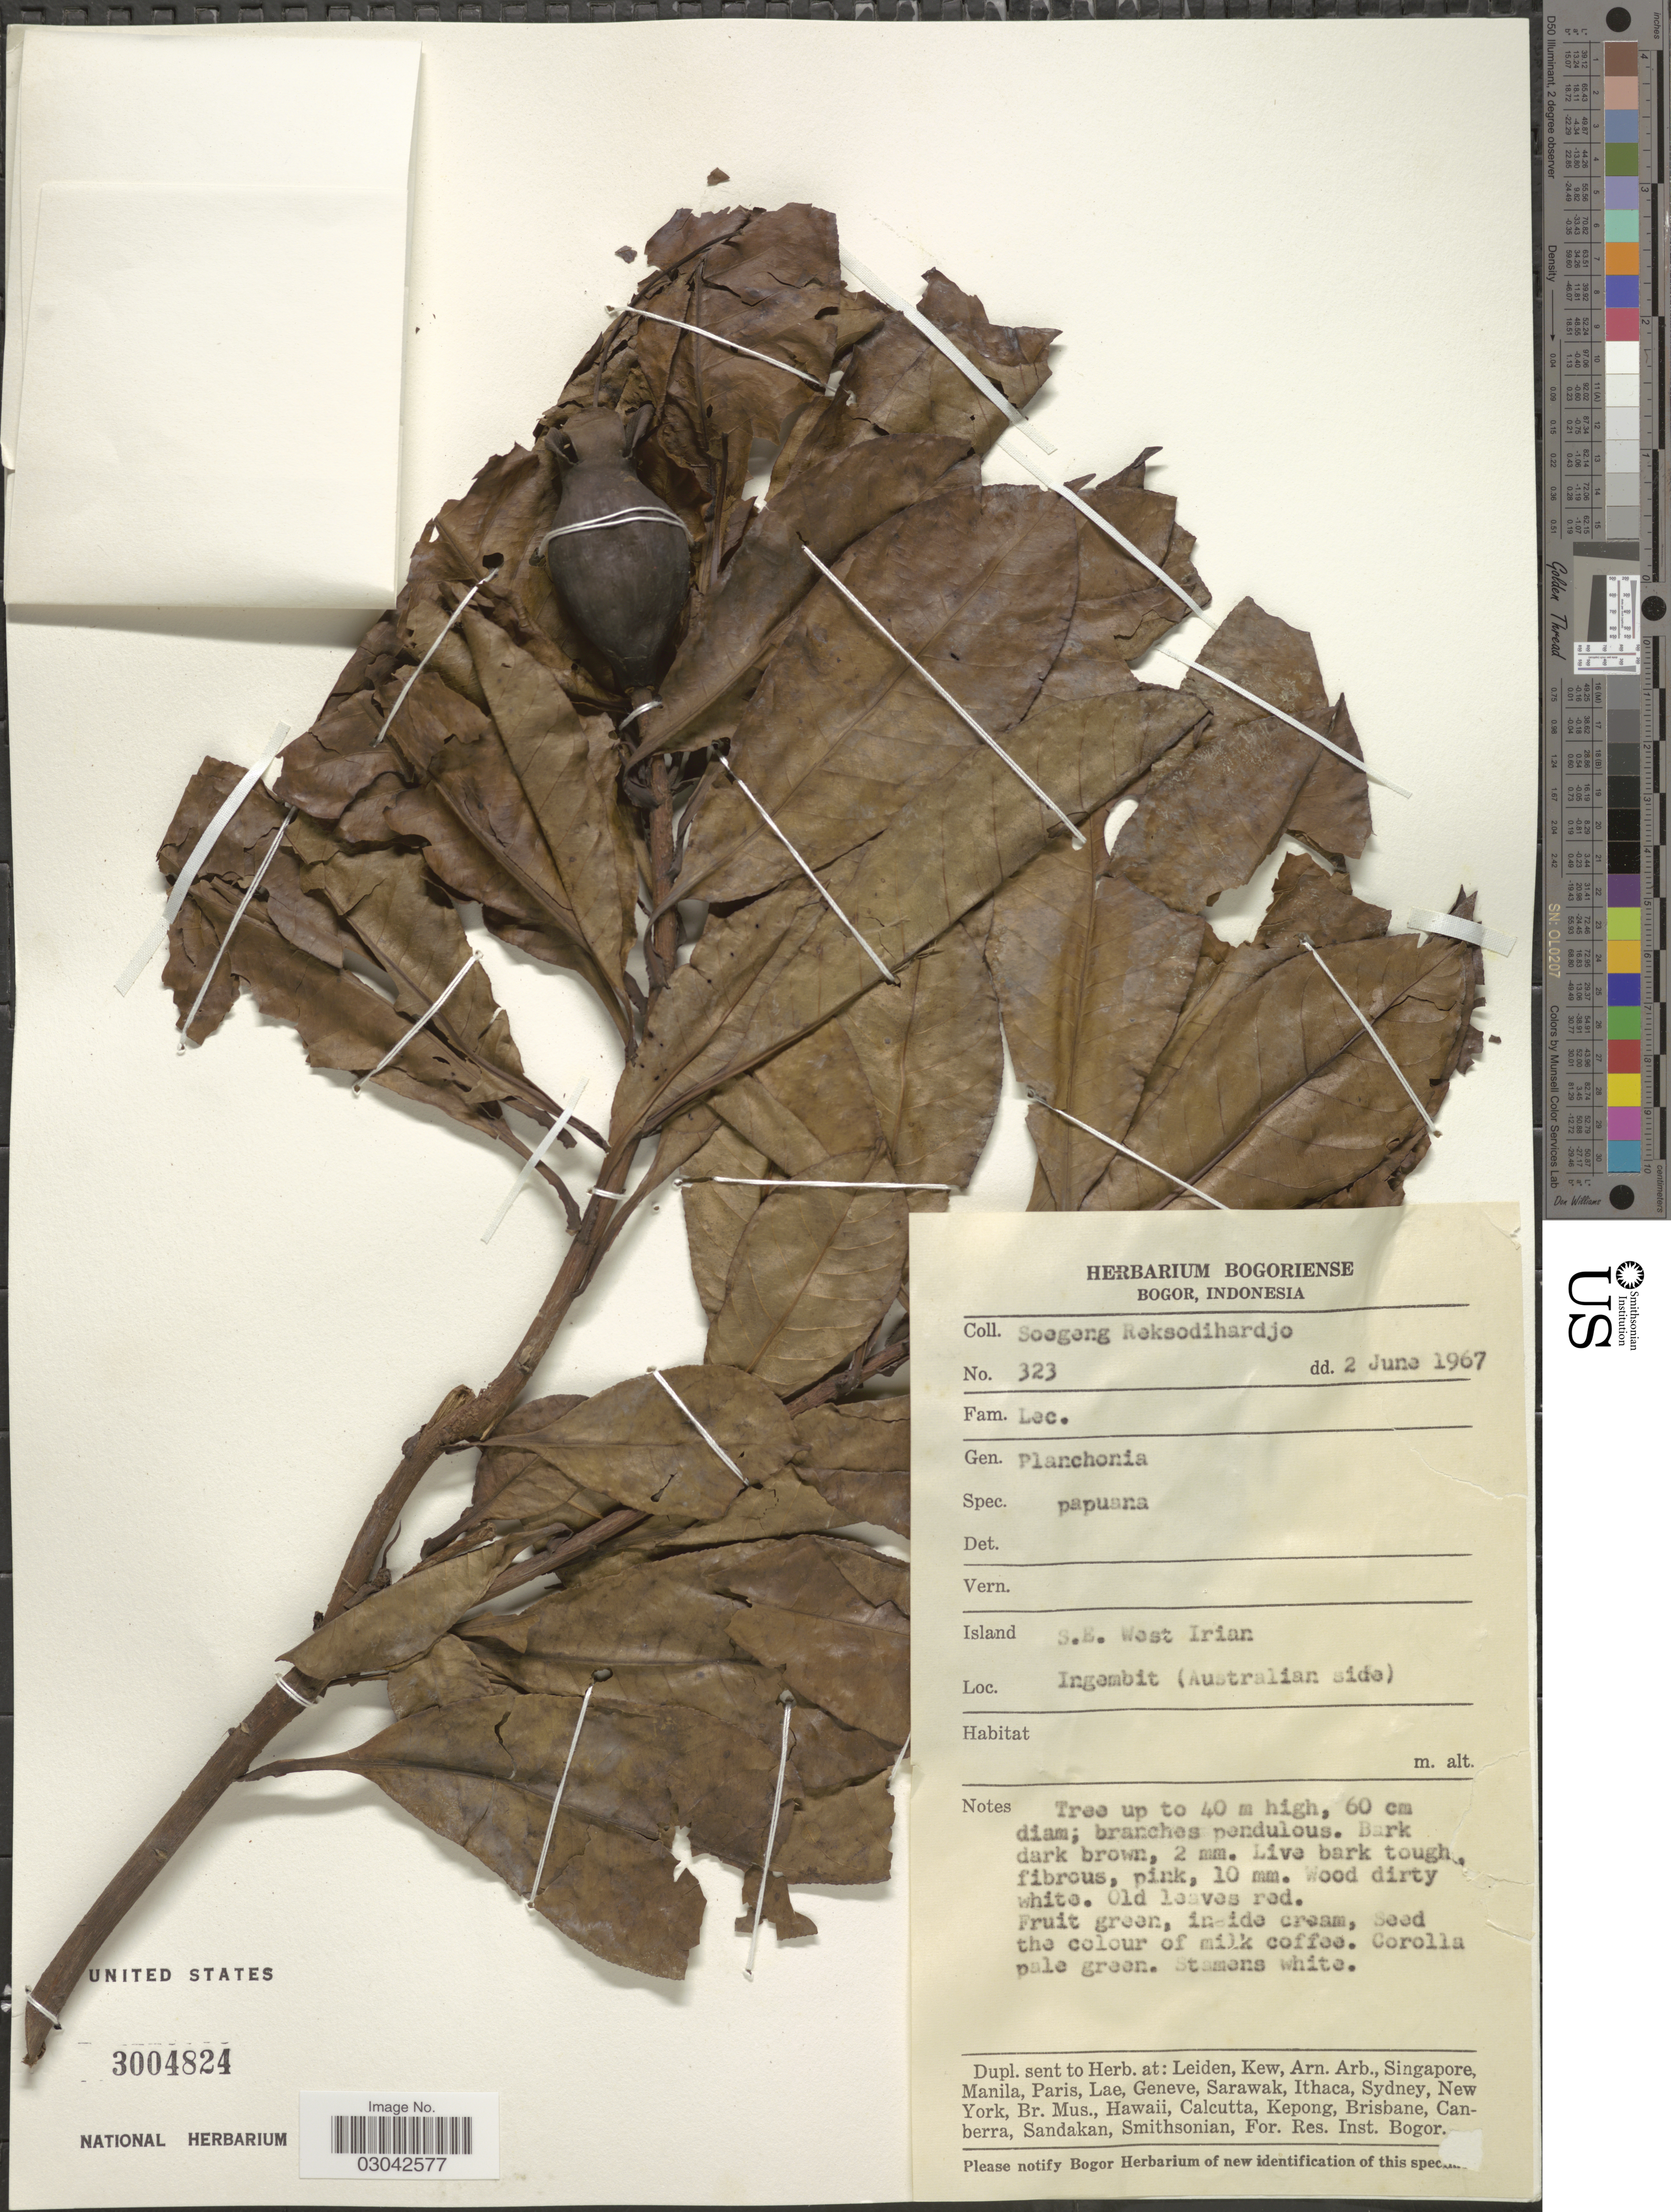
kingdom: Plantae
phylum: Tracheophyta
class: Magnoliopsida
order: Ericales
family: Lecythidaceae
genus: Planchonia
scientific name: Planchonia papuana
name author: Kunth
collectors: S. Reksodihardjo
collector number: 323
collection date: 1967-06-02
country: Indonesia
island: New Guinea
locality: Island S.E. West Irian. Ingambit (Australian side).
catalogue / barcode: US 3004824